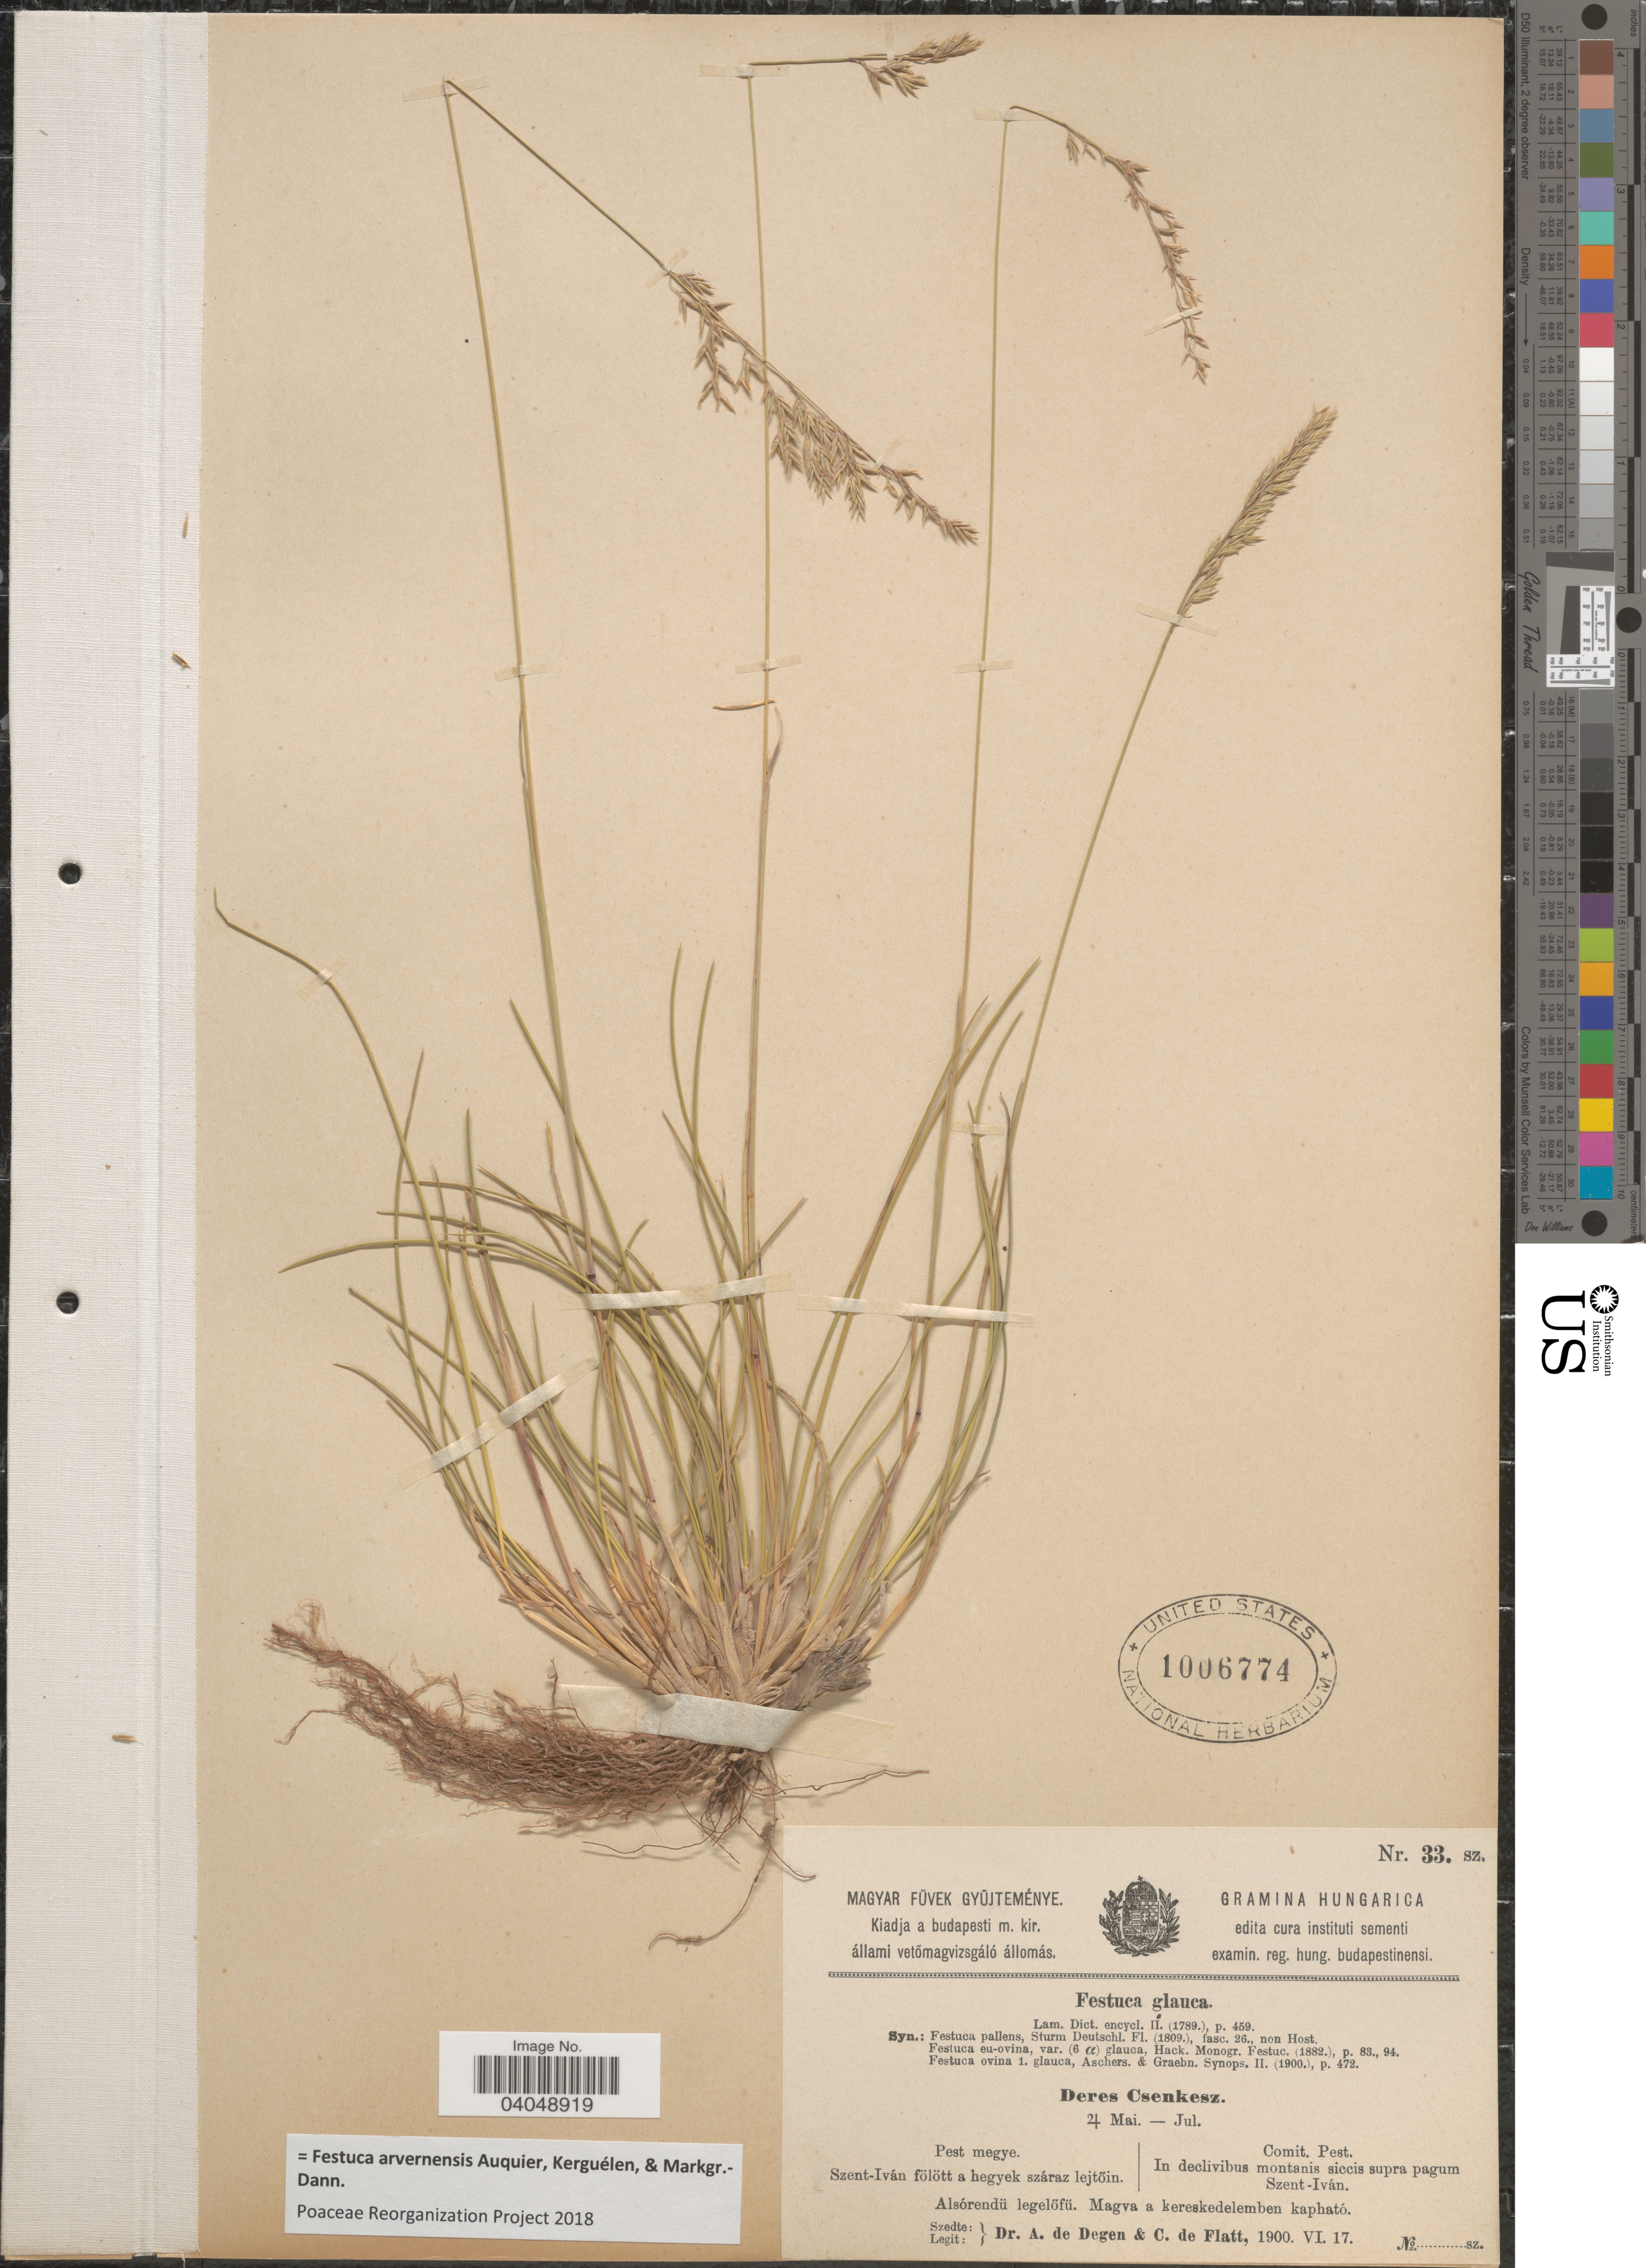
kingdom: Plantae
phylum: Tracheophyta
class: Liliopsida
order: Poales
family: Poaceae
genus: Festuca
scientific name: Festuca arvernensis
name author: Auquier et al.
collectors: A. Degen & C. de Flatt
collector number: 33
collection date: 1900-06-17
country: Hungary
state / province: Pest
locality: Hungarica. Comit. Pest. In declivibus montanis siccis supra pagum Szent-Iván.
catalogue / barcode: US 1006774